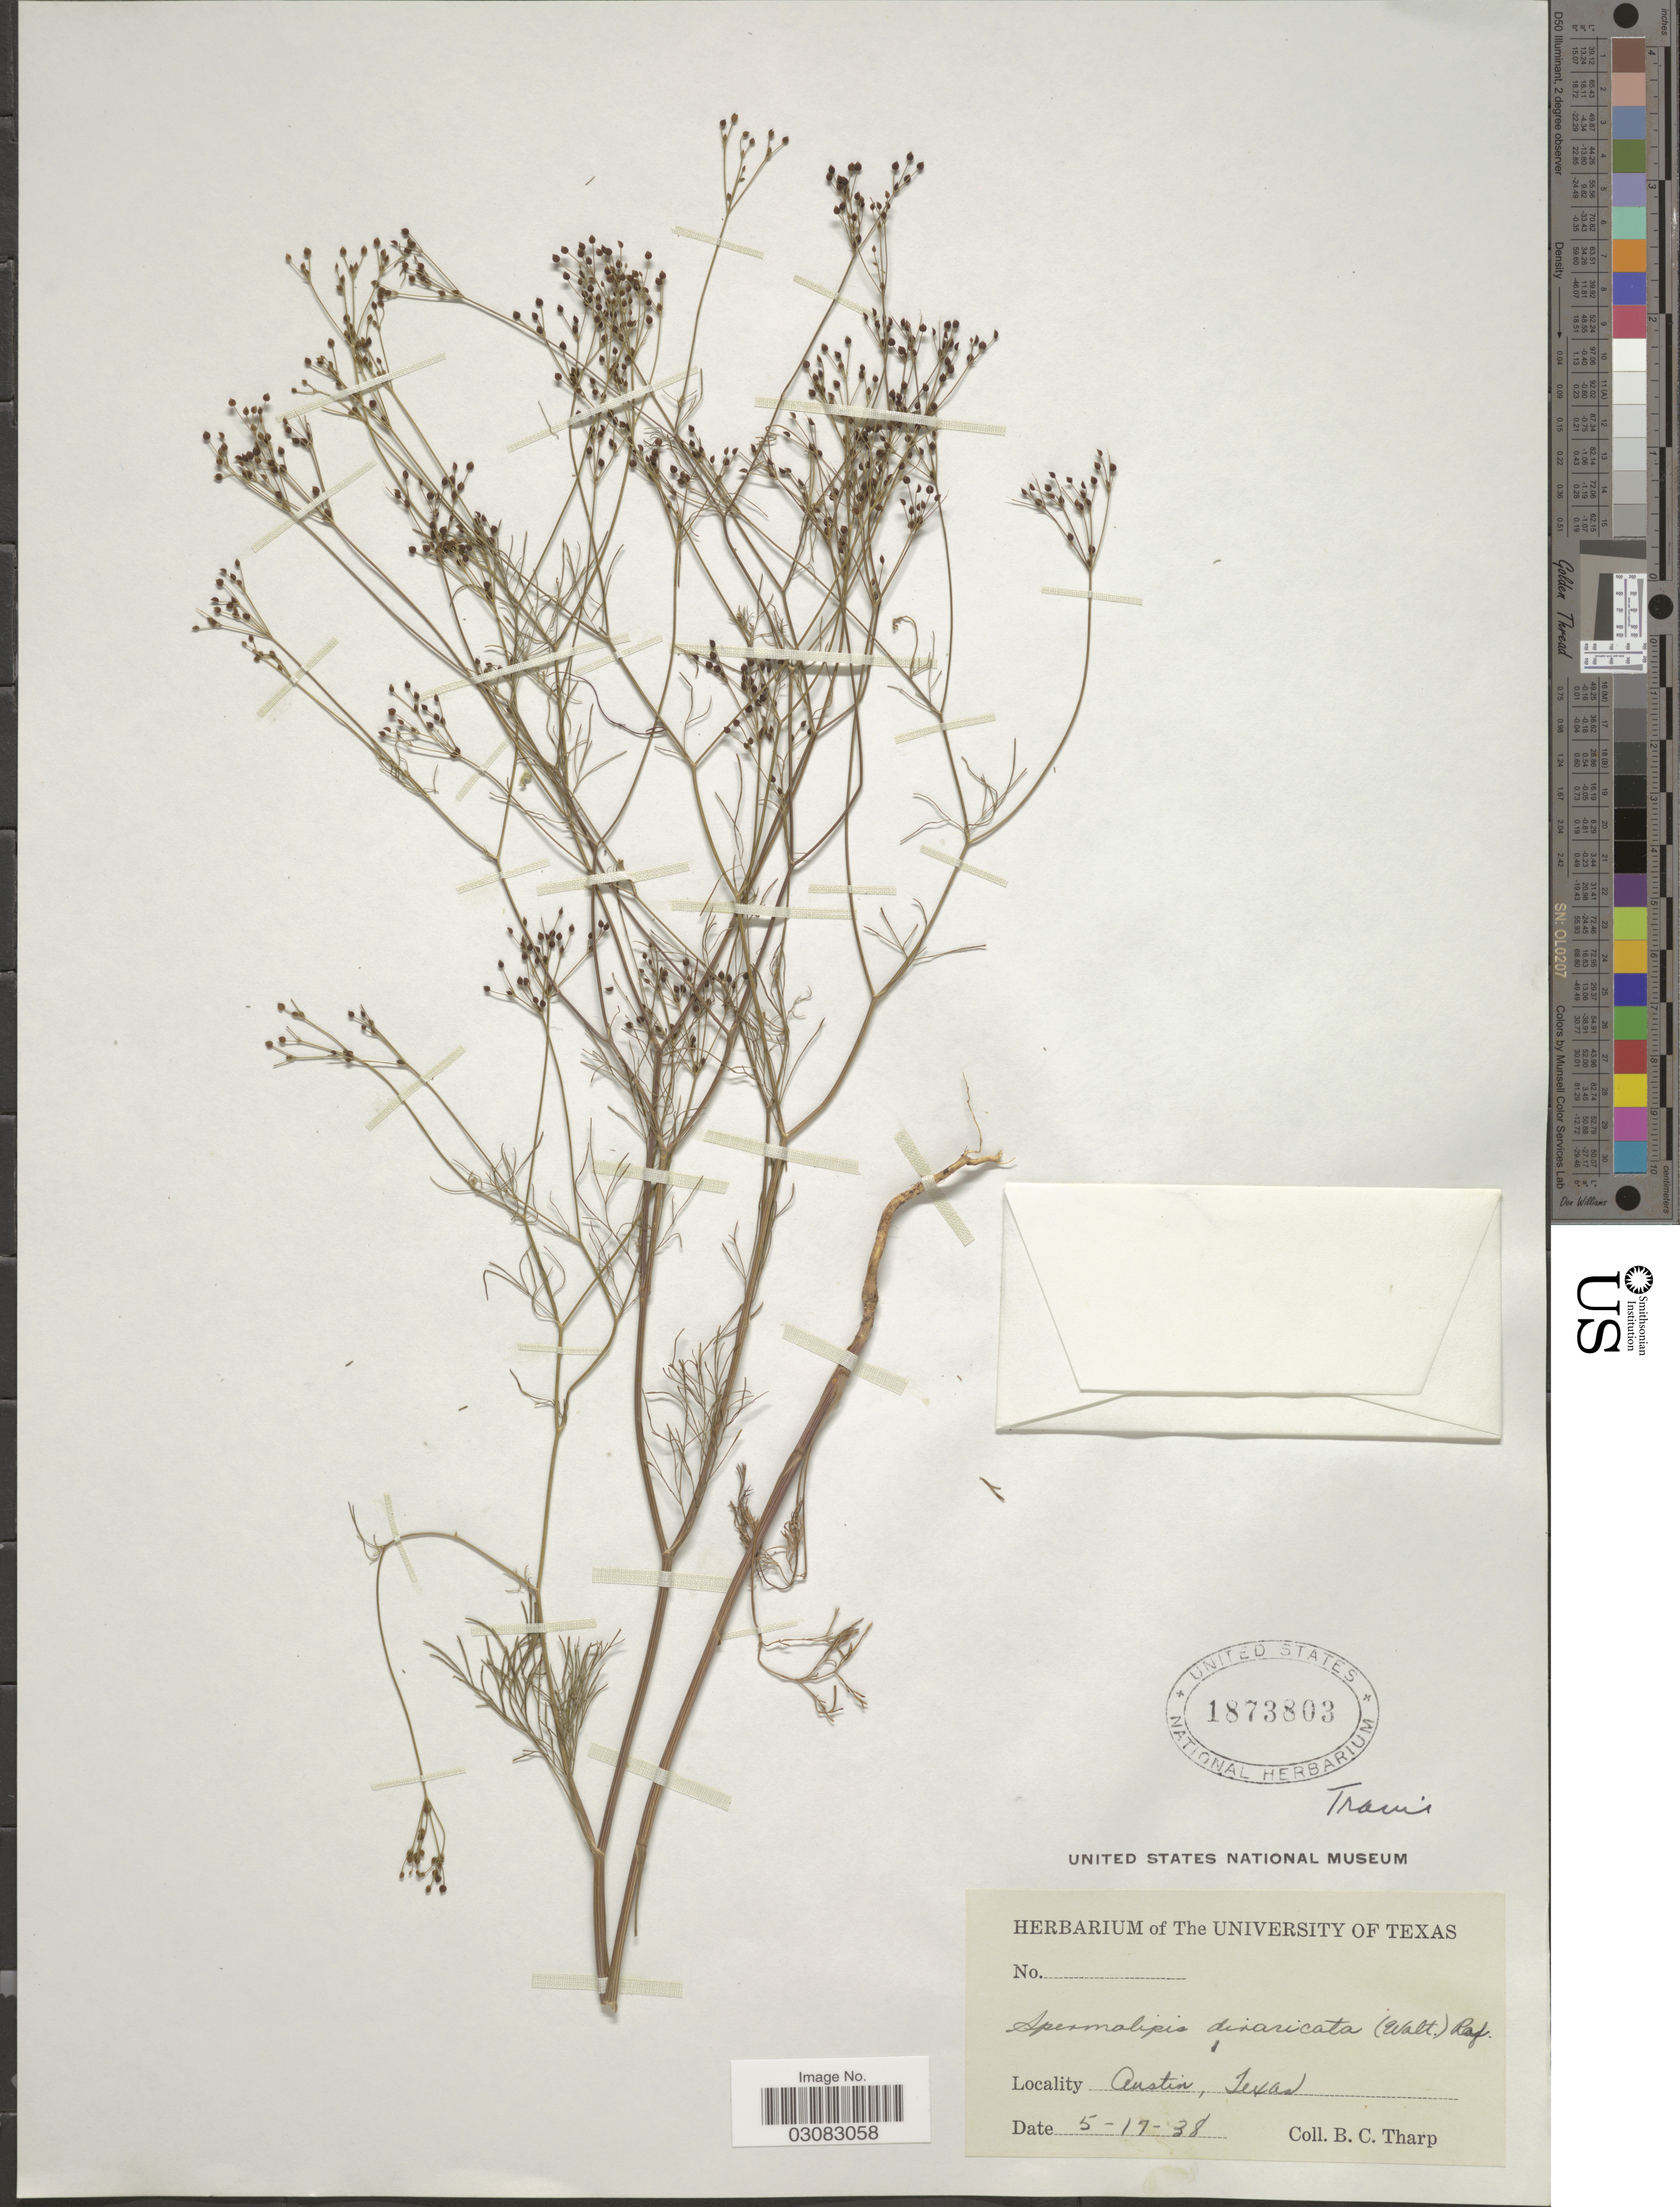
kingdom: Plantae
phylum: Tracheophyta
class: Magnoliopsida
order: Apiales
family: Apiaceae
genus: Spermolepis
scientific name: Spermolepis divaricata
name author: (Walter) Raf.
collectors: B. C. Tharp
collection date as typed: Transcribed d/m/y: 17/5/38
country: United States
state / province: Texas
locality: Austin. Travis [unsure placement].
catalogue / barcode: US 1873803